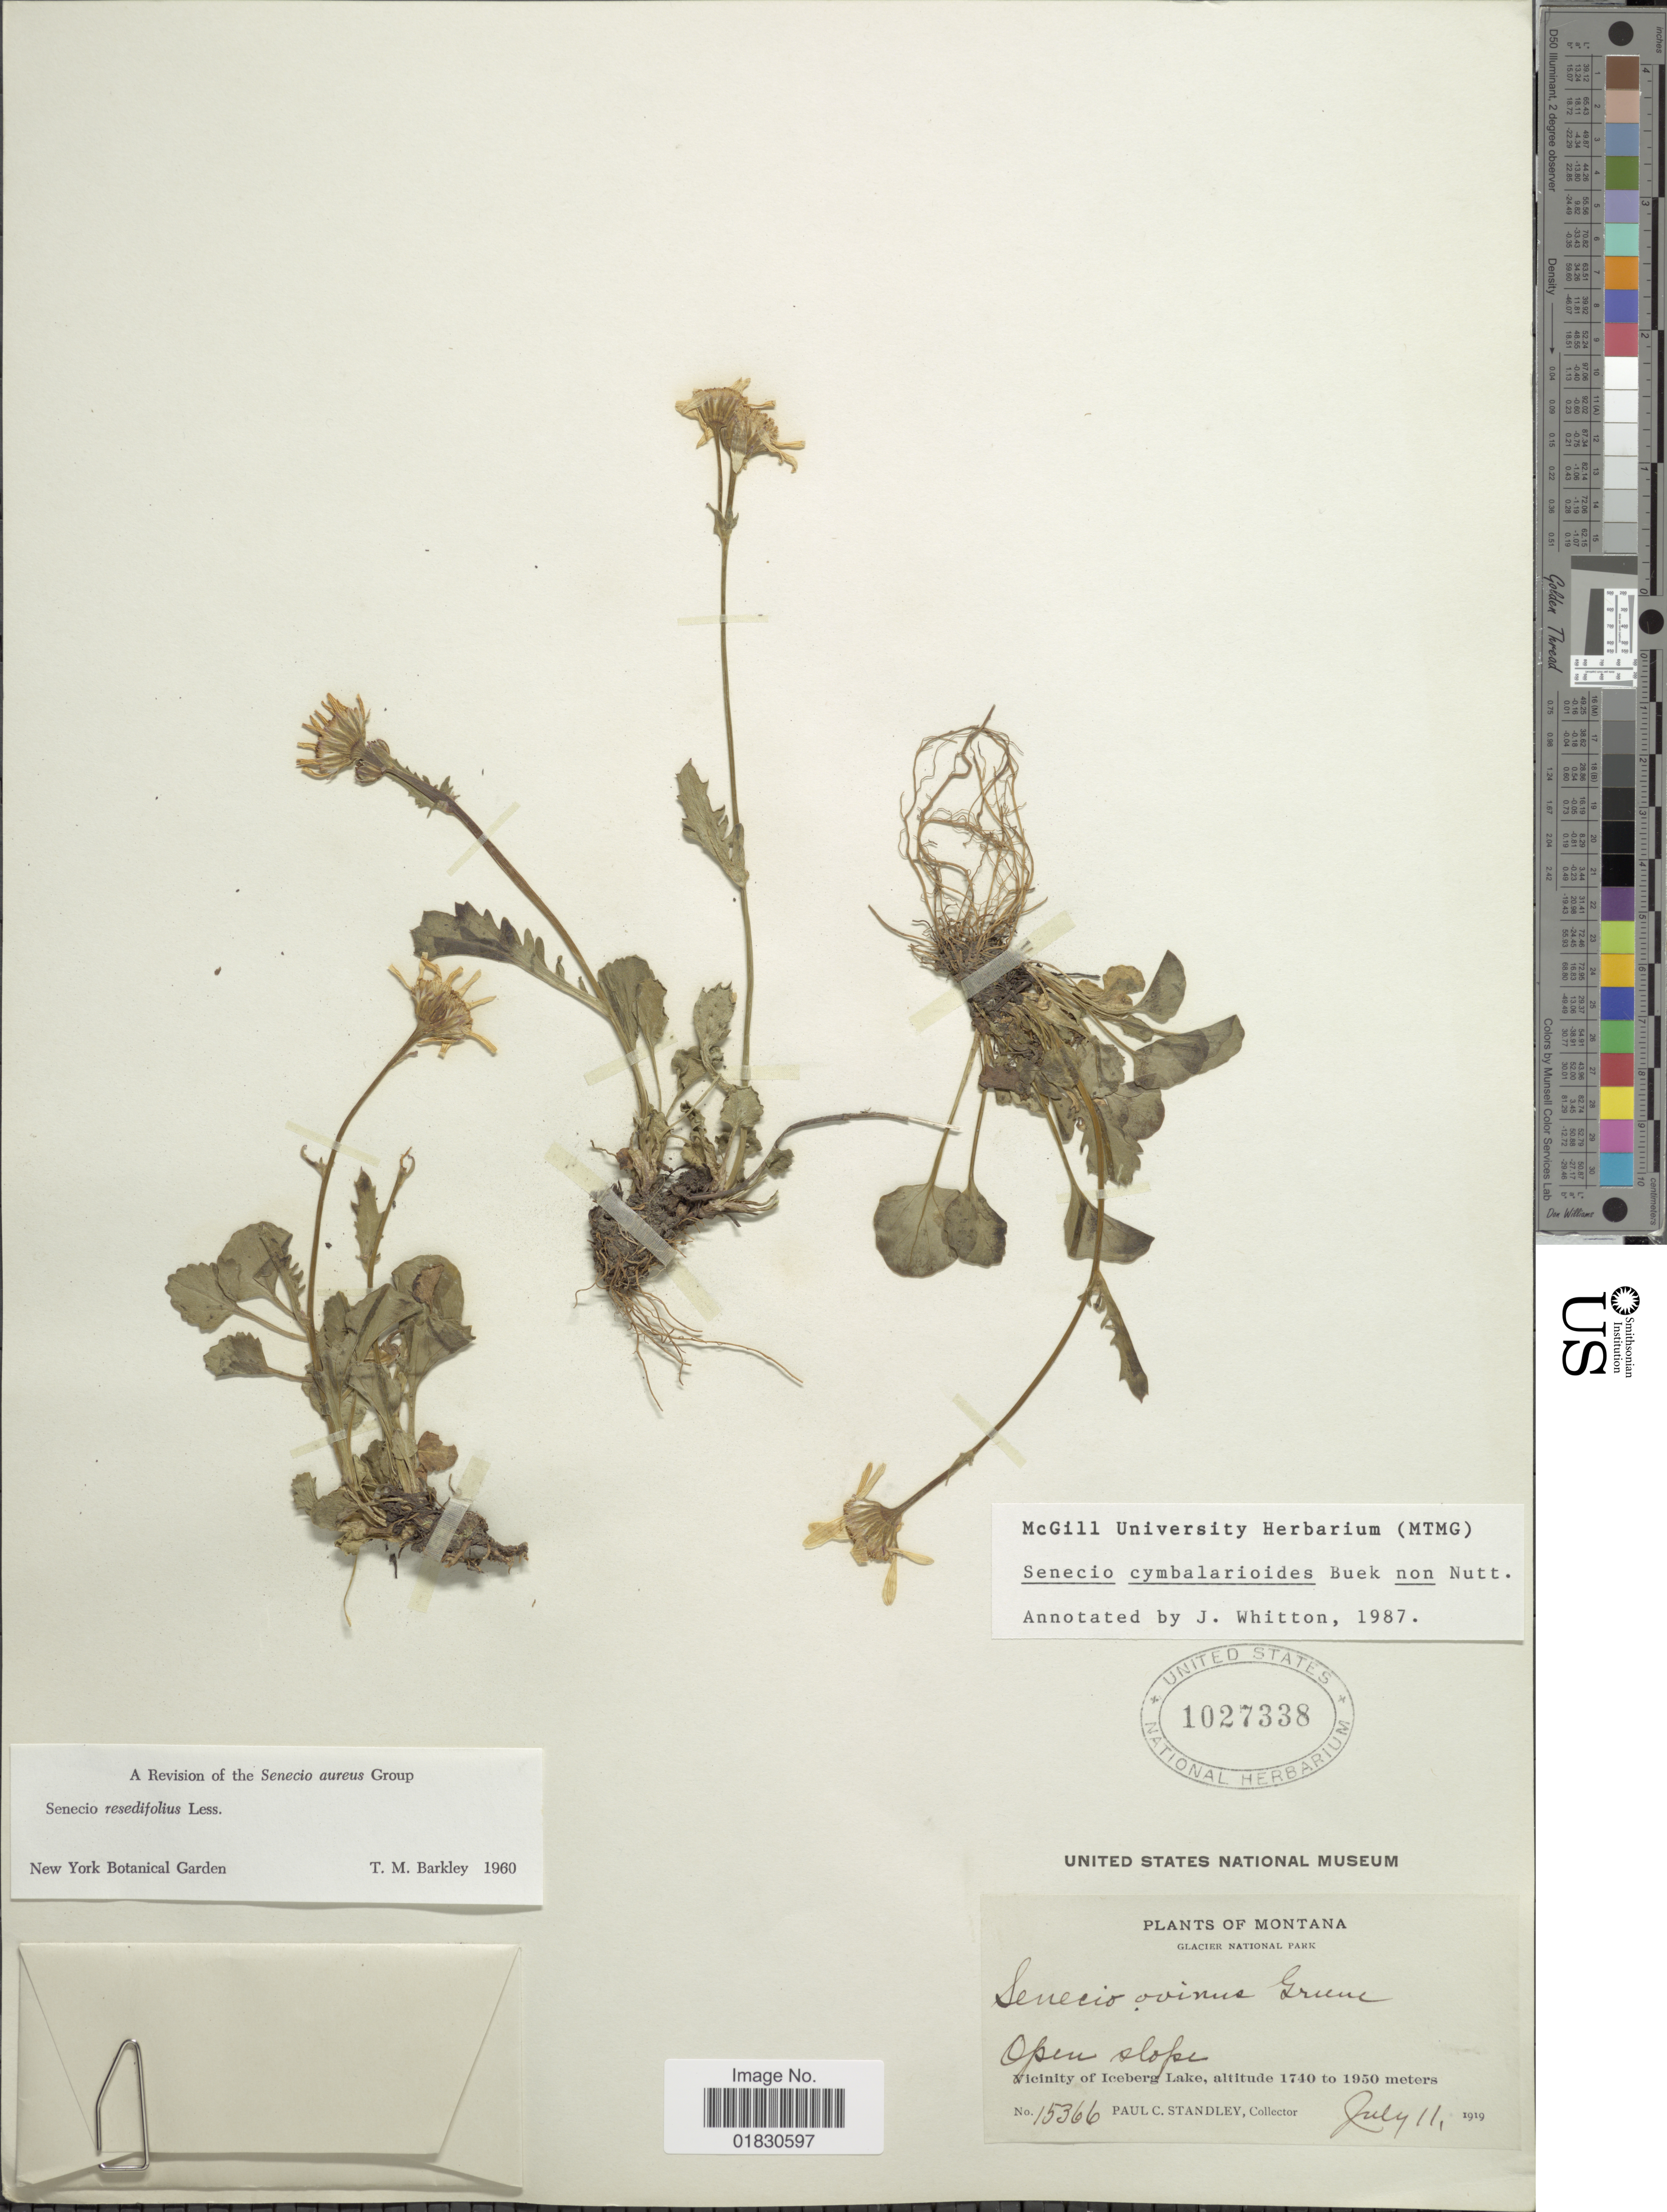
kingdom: Plantae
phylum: Tracheophyta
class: Magnoliopsida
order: Asterales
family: Asteraceae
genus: Packera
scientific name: Packera cymbalarioides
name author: (H. Buek) W.A. Weber & Á. Löve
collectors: P. C. Standley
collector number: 15366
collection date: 1919-07-11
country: United States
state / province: Montana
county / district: Glacier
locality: Glacier National Park, Vicinity of Iceberg Lake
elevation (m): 1740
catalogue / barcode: US 1027338